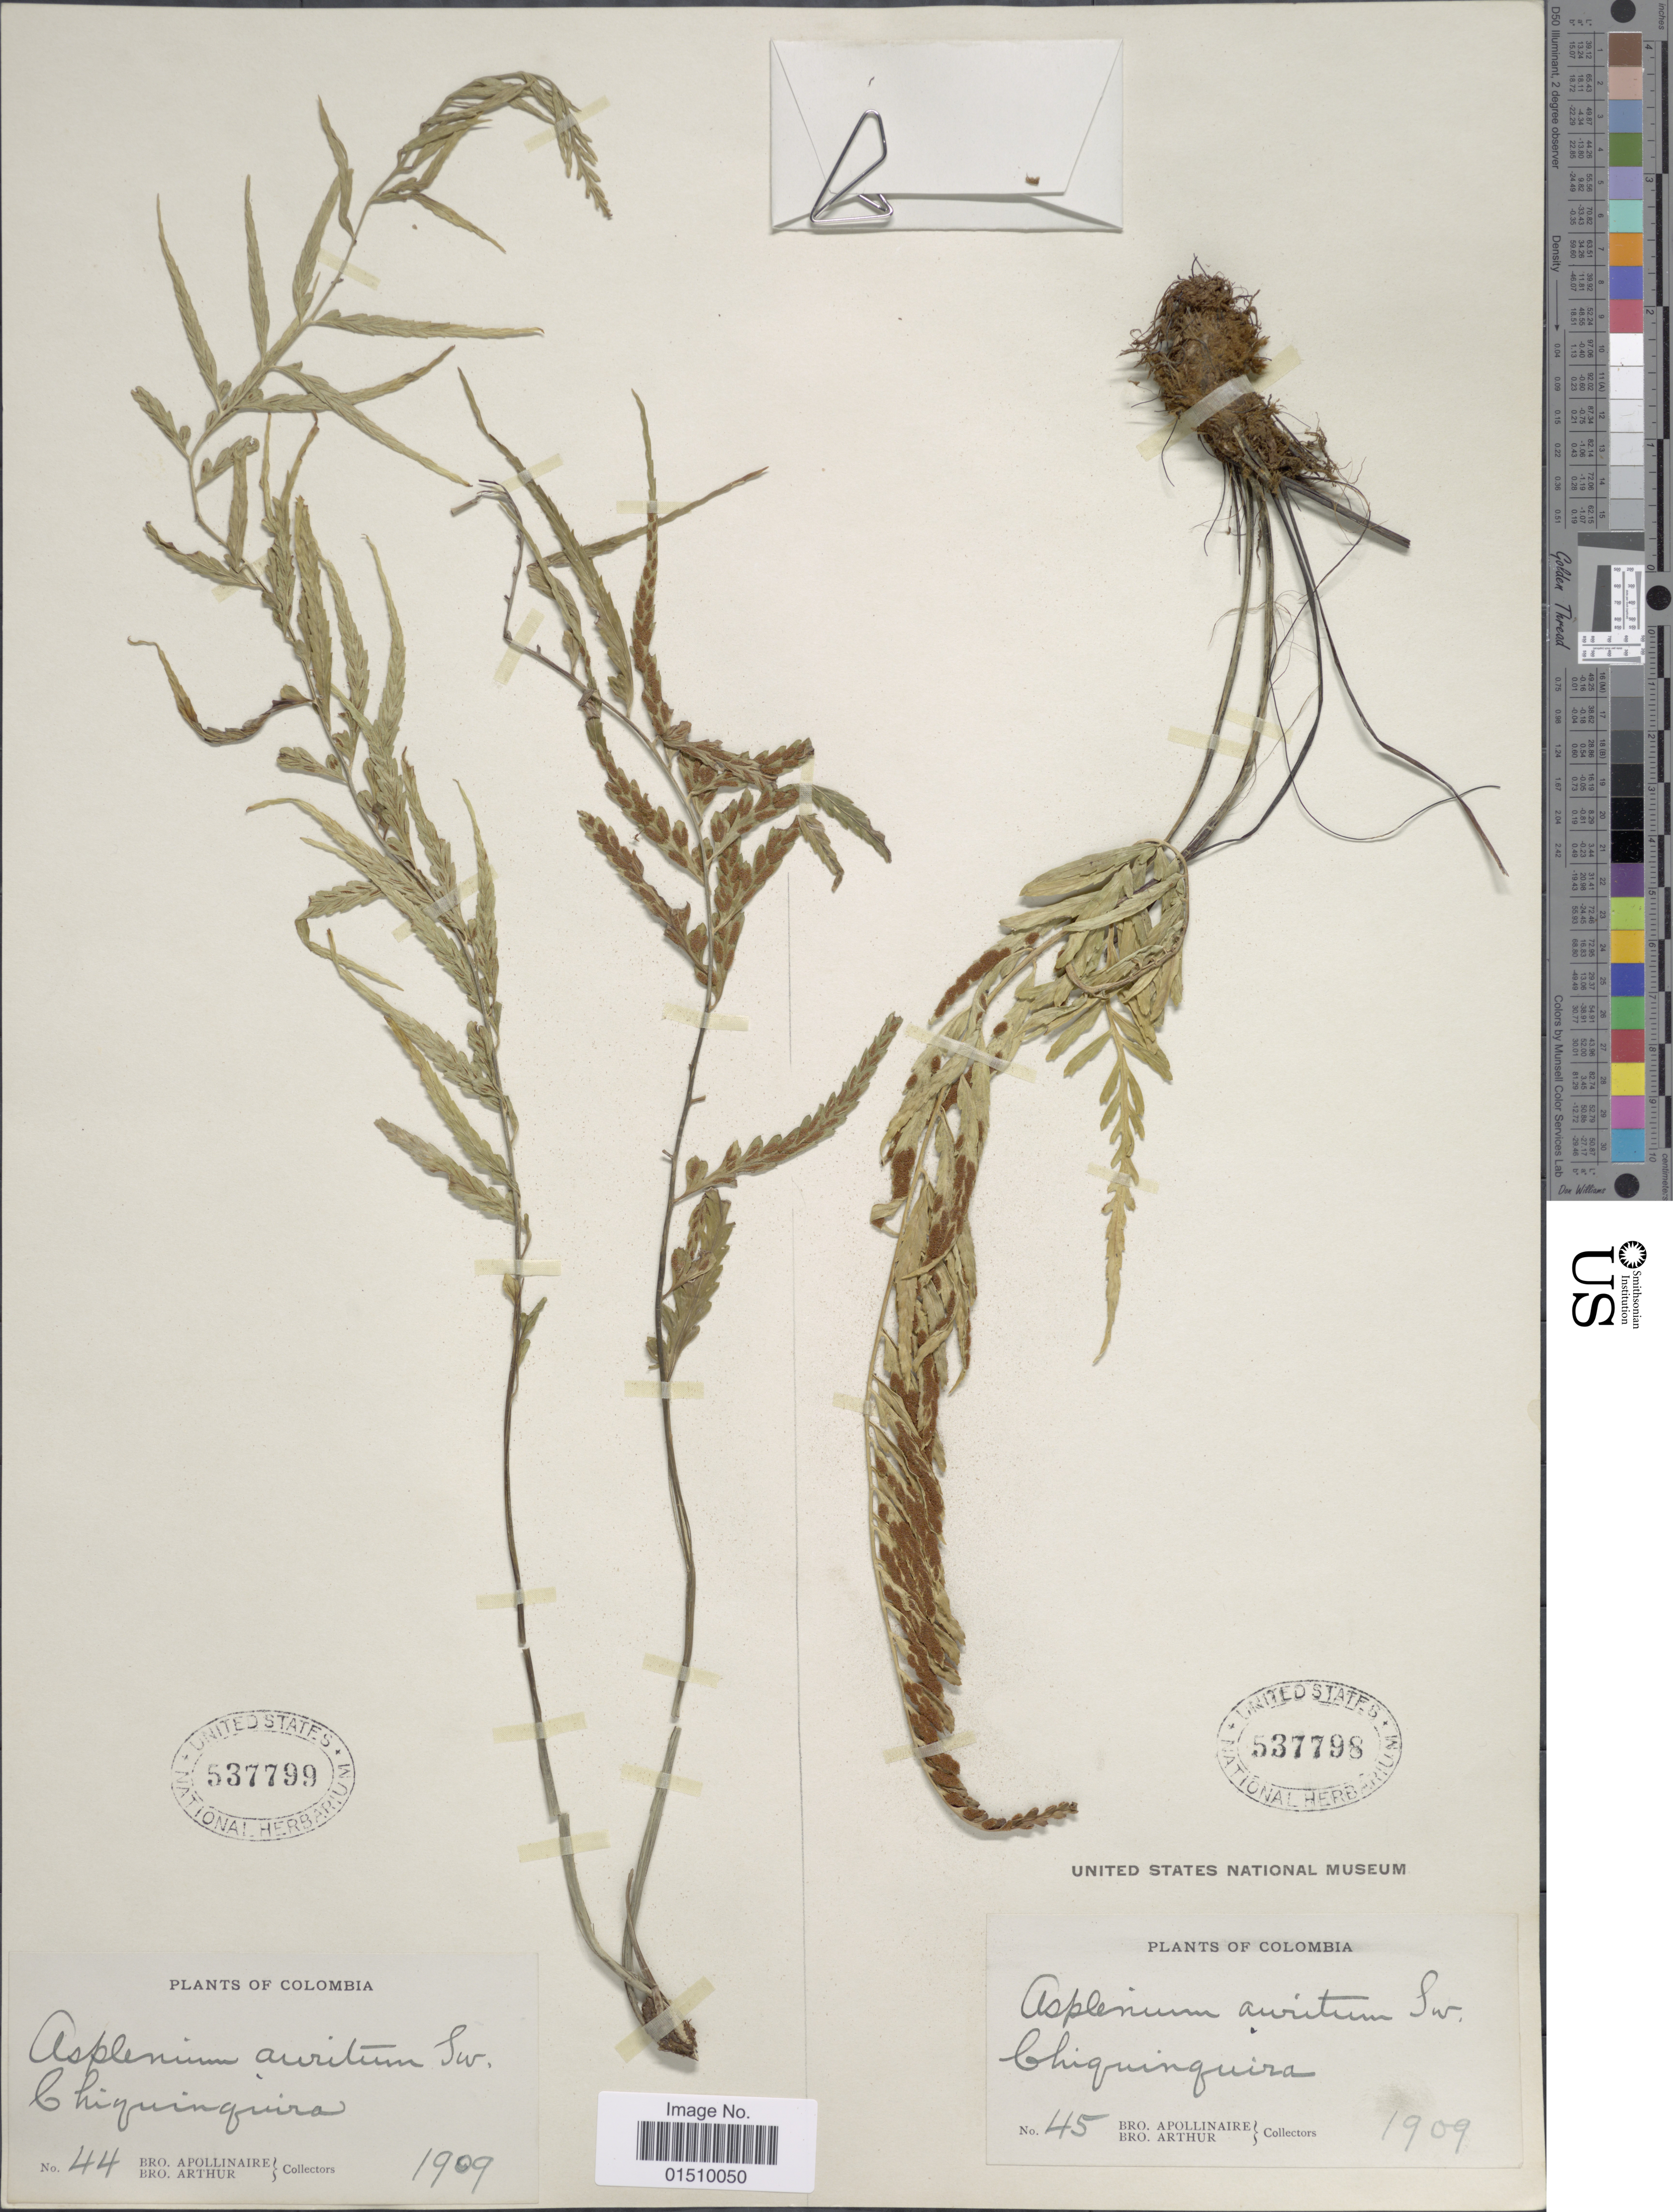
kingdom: Plantae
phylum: Tracheophyta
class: Polypodiopsida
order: Polypodiales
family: Aspleniaceae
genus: Asplenium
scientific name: Asplenium auritum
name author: Sw.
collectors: Bro. Apollinaire & Bro. Arthur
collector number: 45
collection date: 1909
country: Colombia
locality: Colombia, Chiquinquira.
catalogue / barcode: US 537798-2